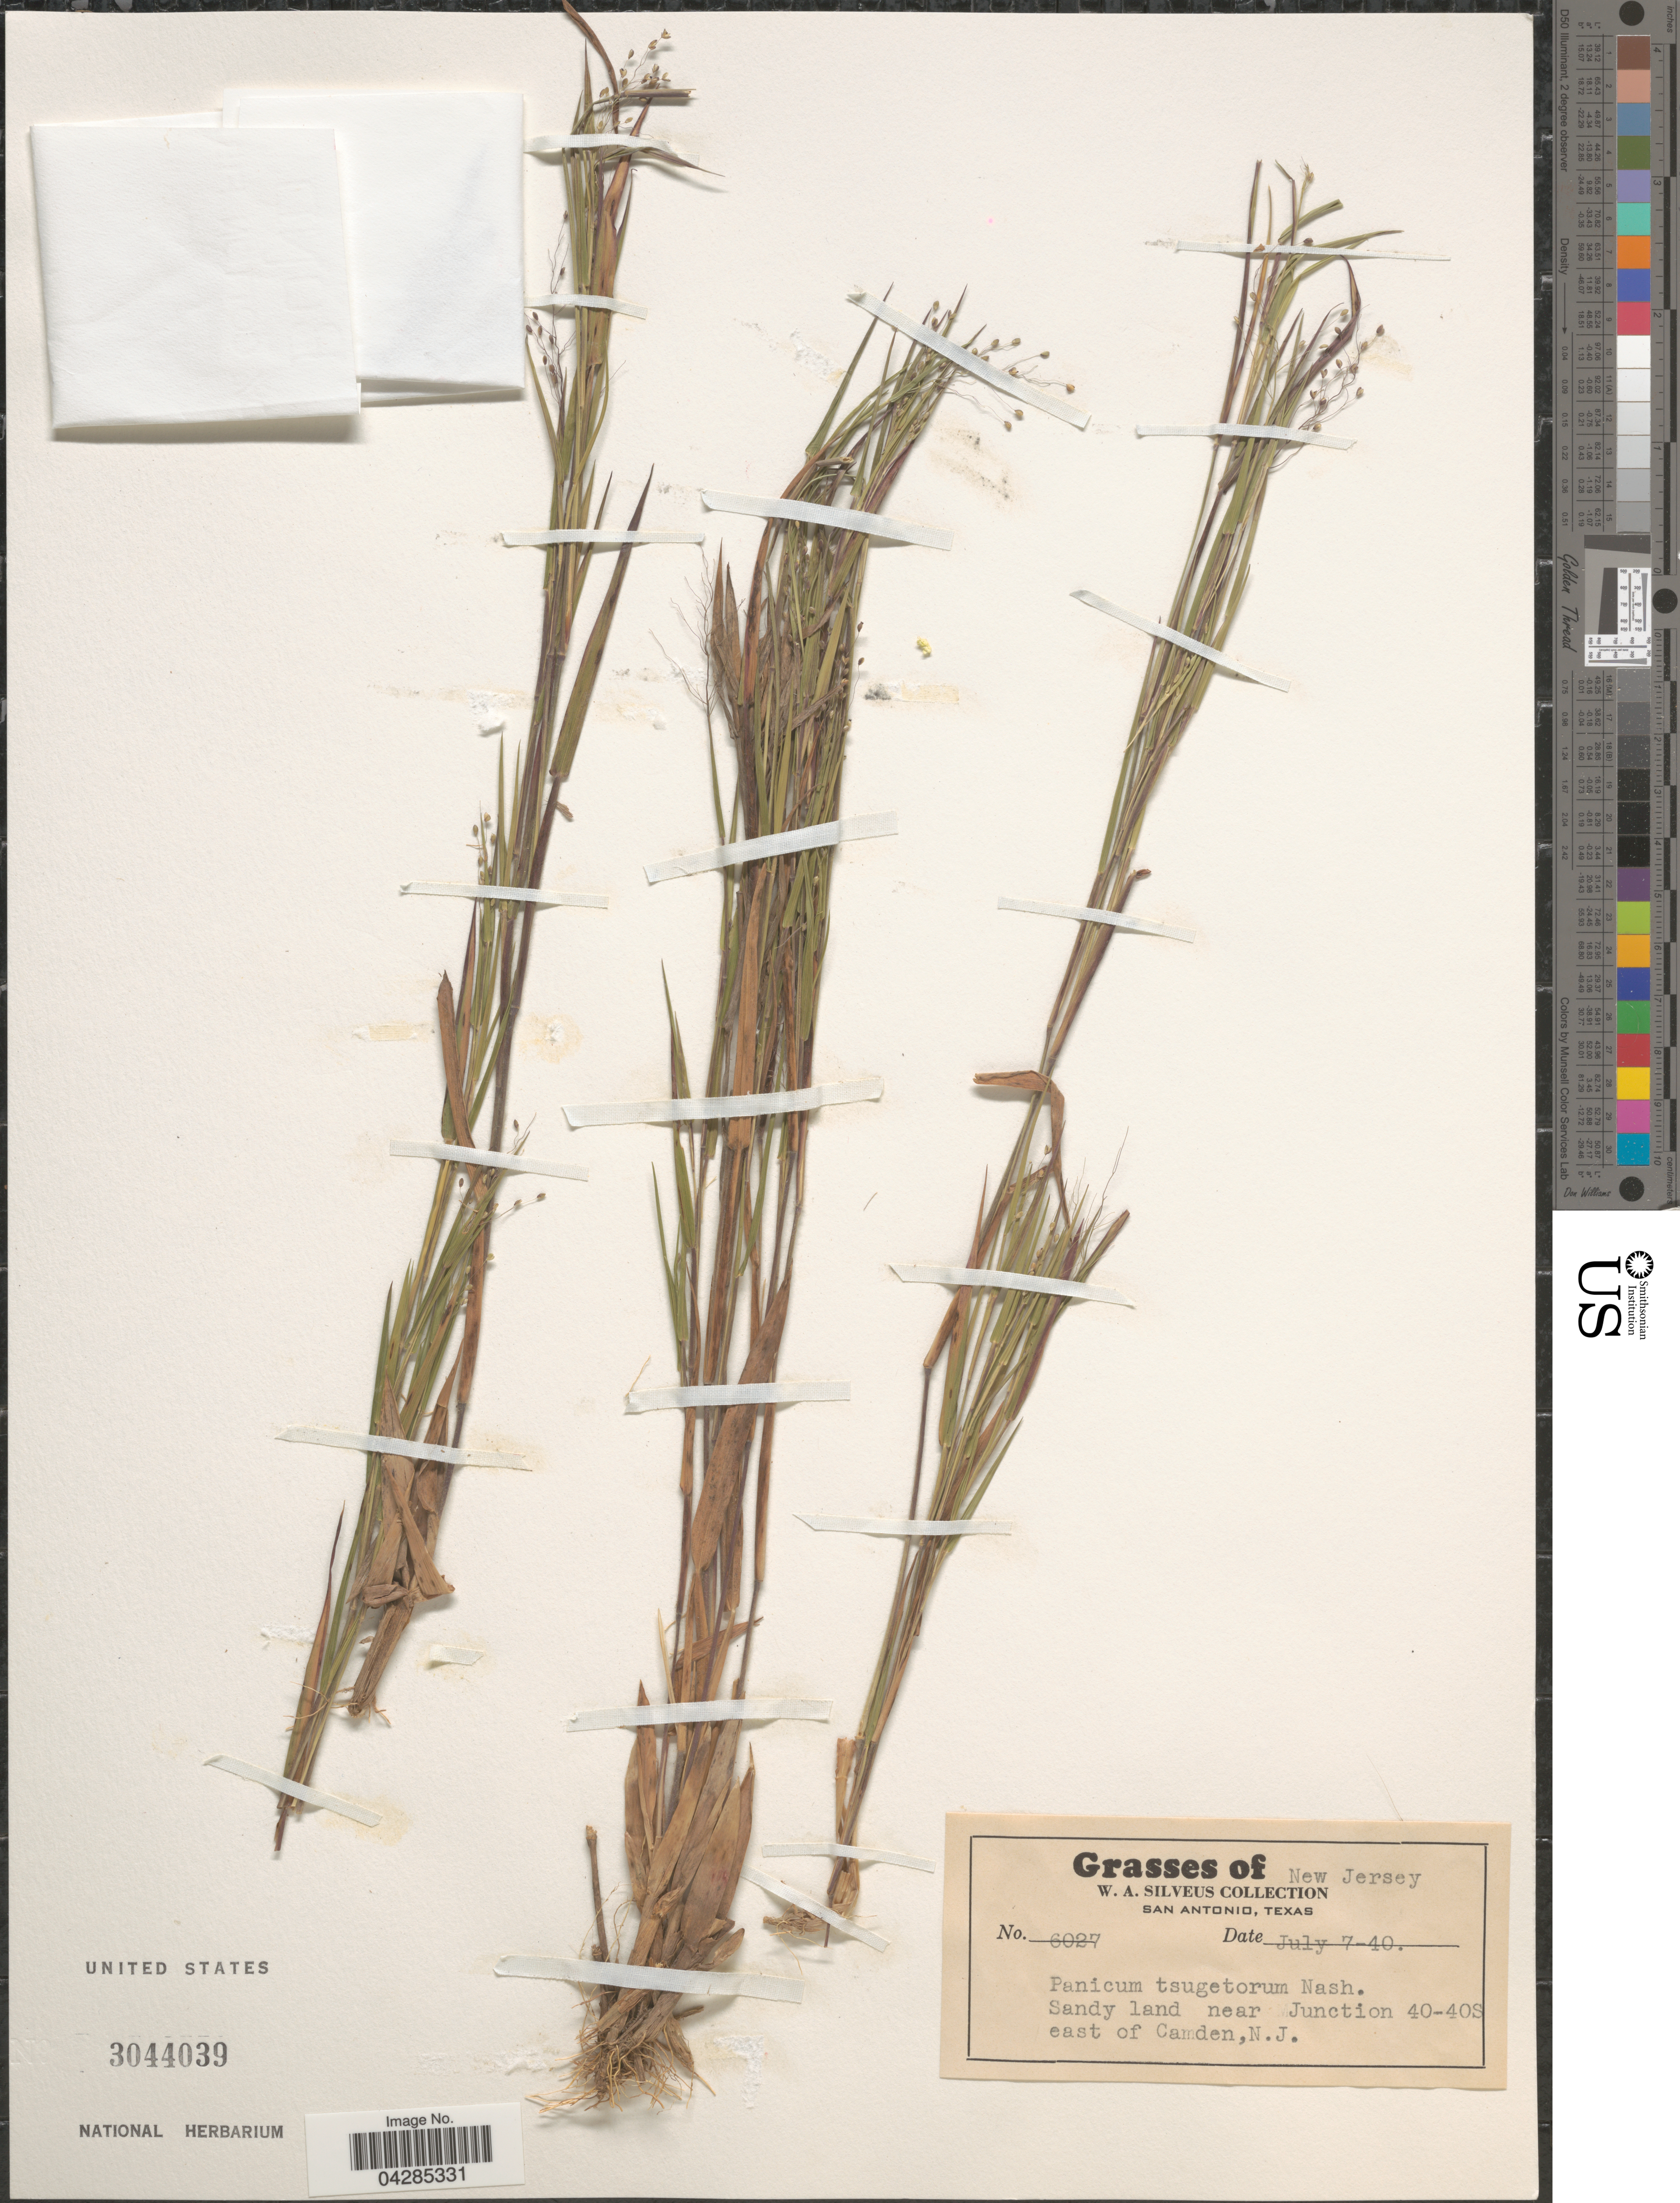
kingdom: Plantae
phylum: Tracheophyta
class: Liliopsida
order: Poales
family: Poaceae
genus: Dichanthelium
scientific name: Dichanthelium portoricense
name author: (Desv. ex Ham.) B.F. Hansen & Wunderlin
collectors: W. Silveus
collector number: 6027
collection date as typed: Transcribed d/m/y: 7/7/40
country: United States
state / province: New Jersey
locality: Sandy land, near Junction 40-40S east of Camden.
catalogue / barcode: US 3044039